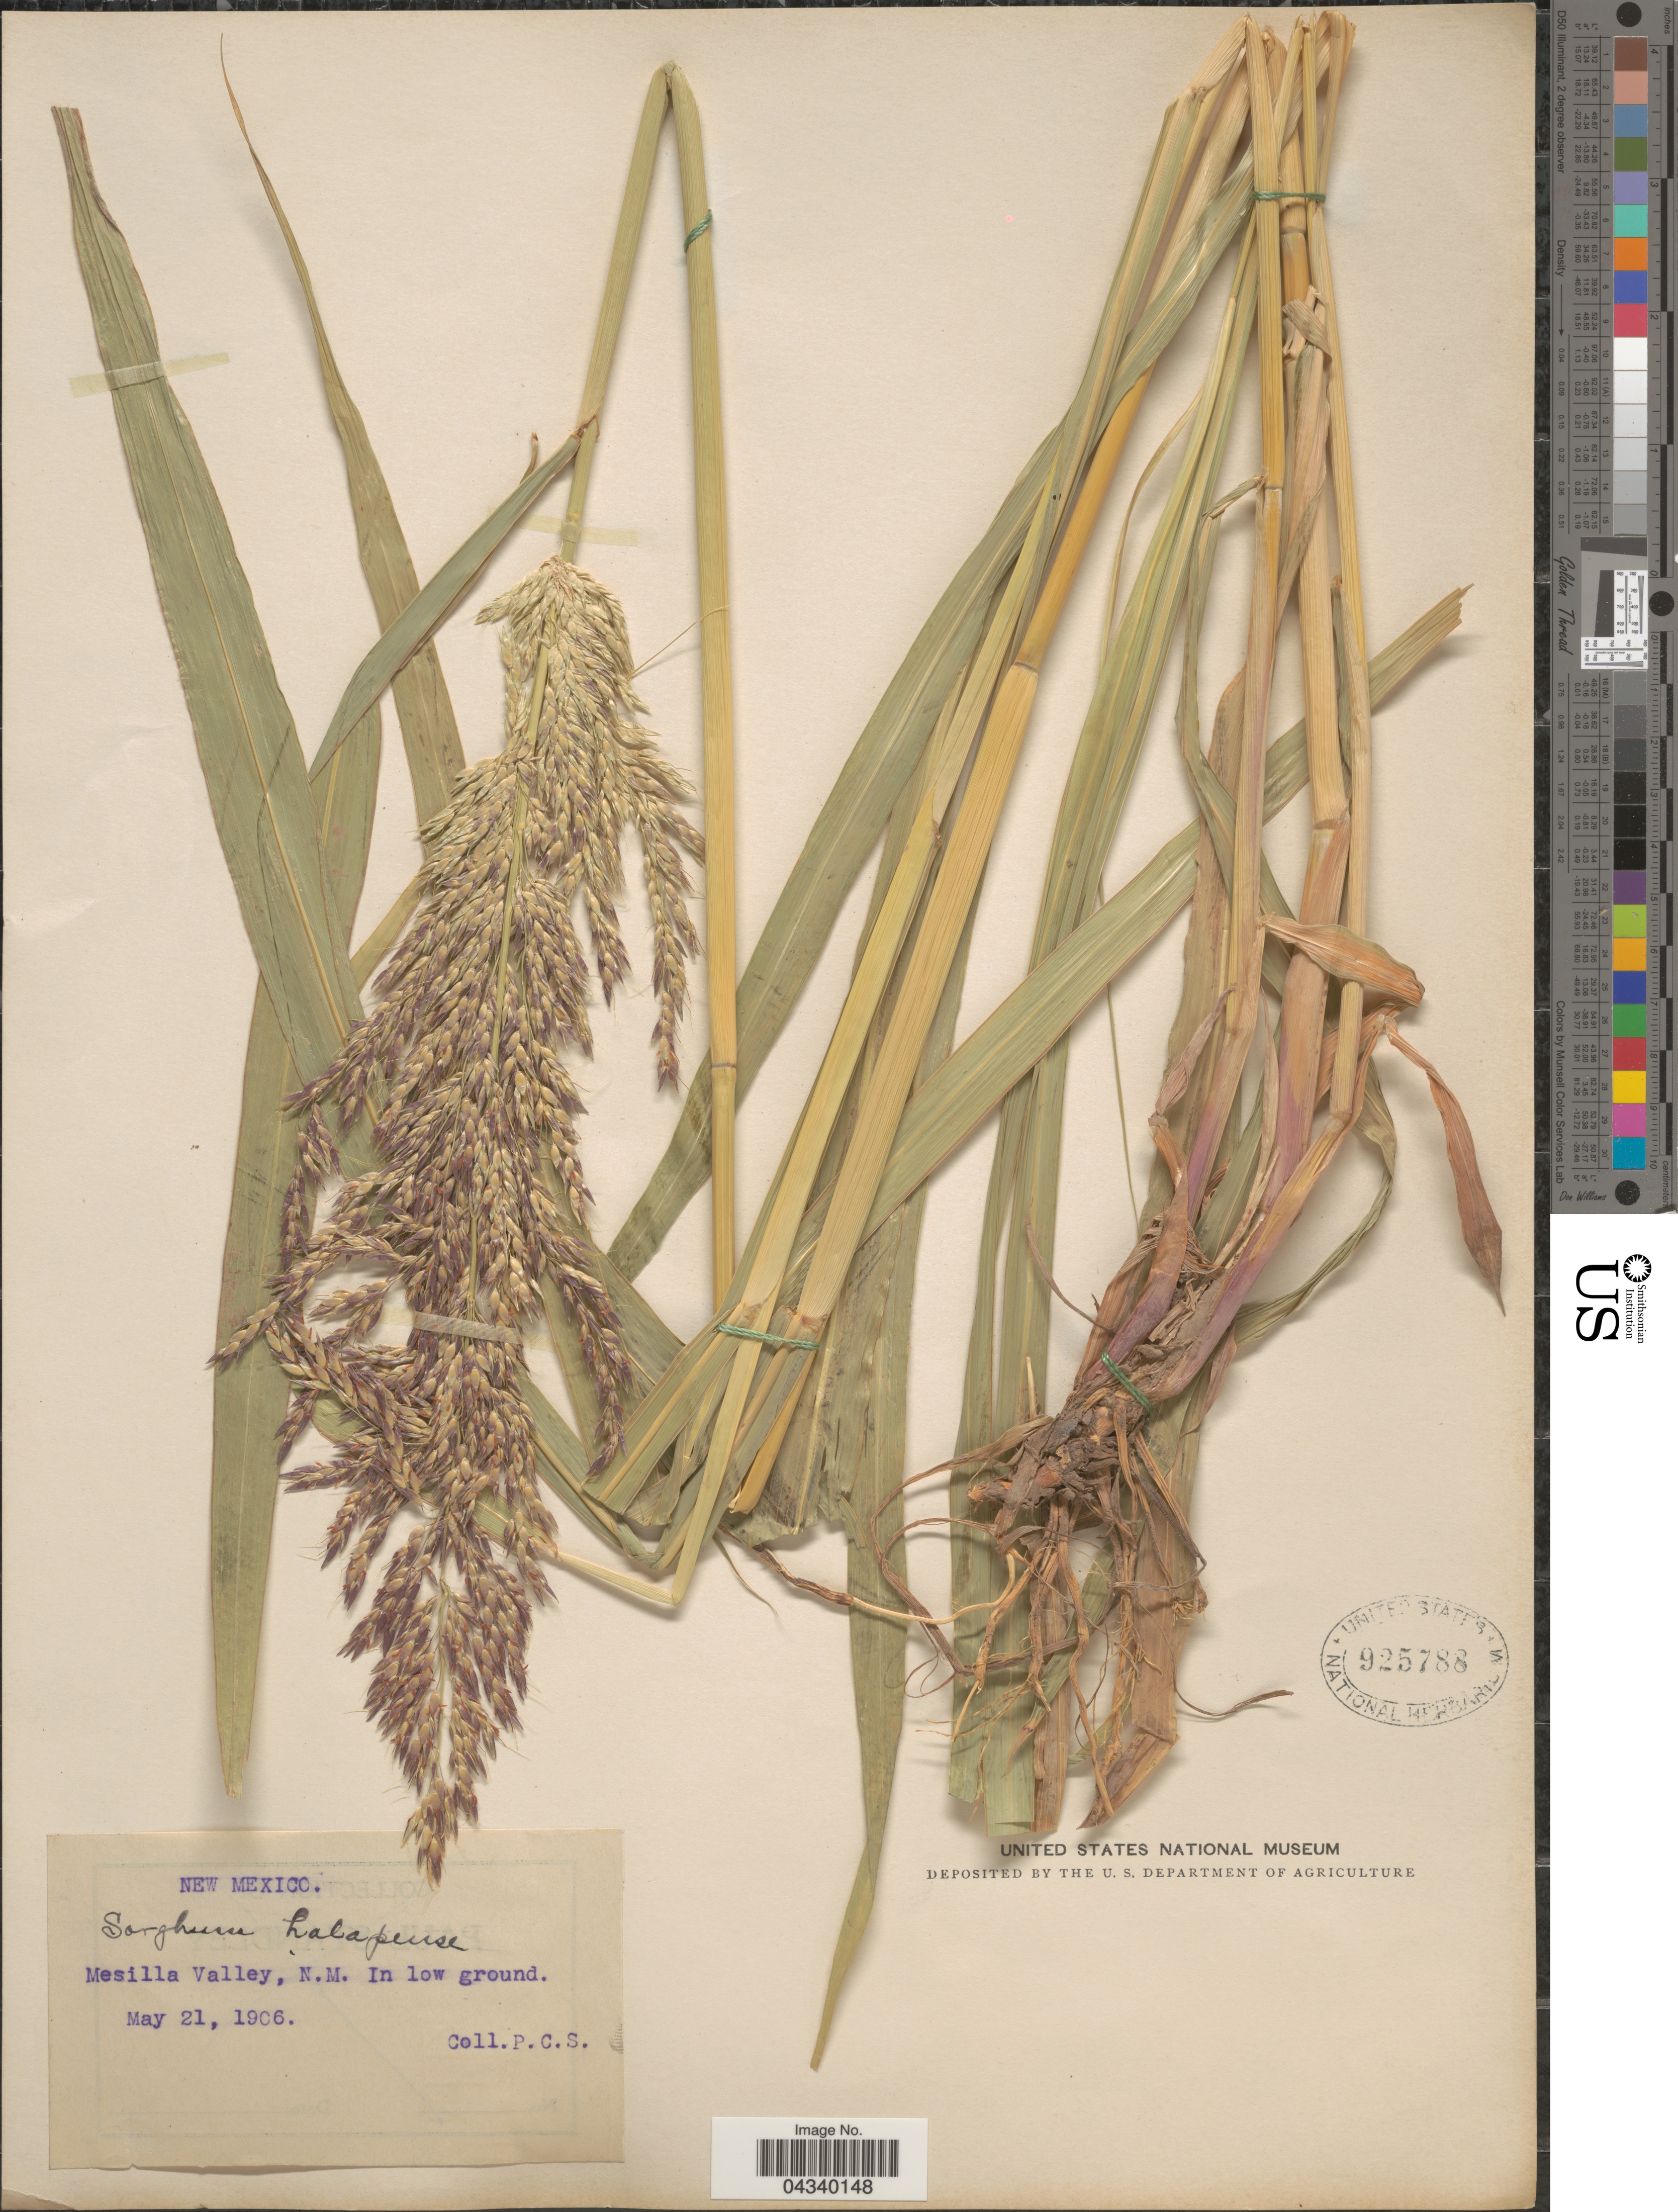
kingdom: Plantae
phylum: Tracheophyta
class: Liliopsida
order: Poales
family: Poaceae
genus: Sorghum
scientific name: Sorghum halepense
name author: (L.) Pers.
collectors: P. C. S.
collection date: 1906-05-21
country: United States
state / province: New Mexico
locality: Mesilla Valley. In low ground.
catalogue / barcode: US 925788